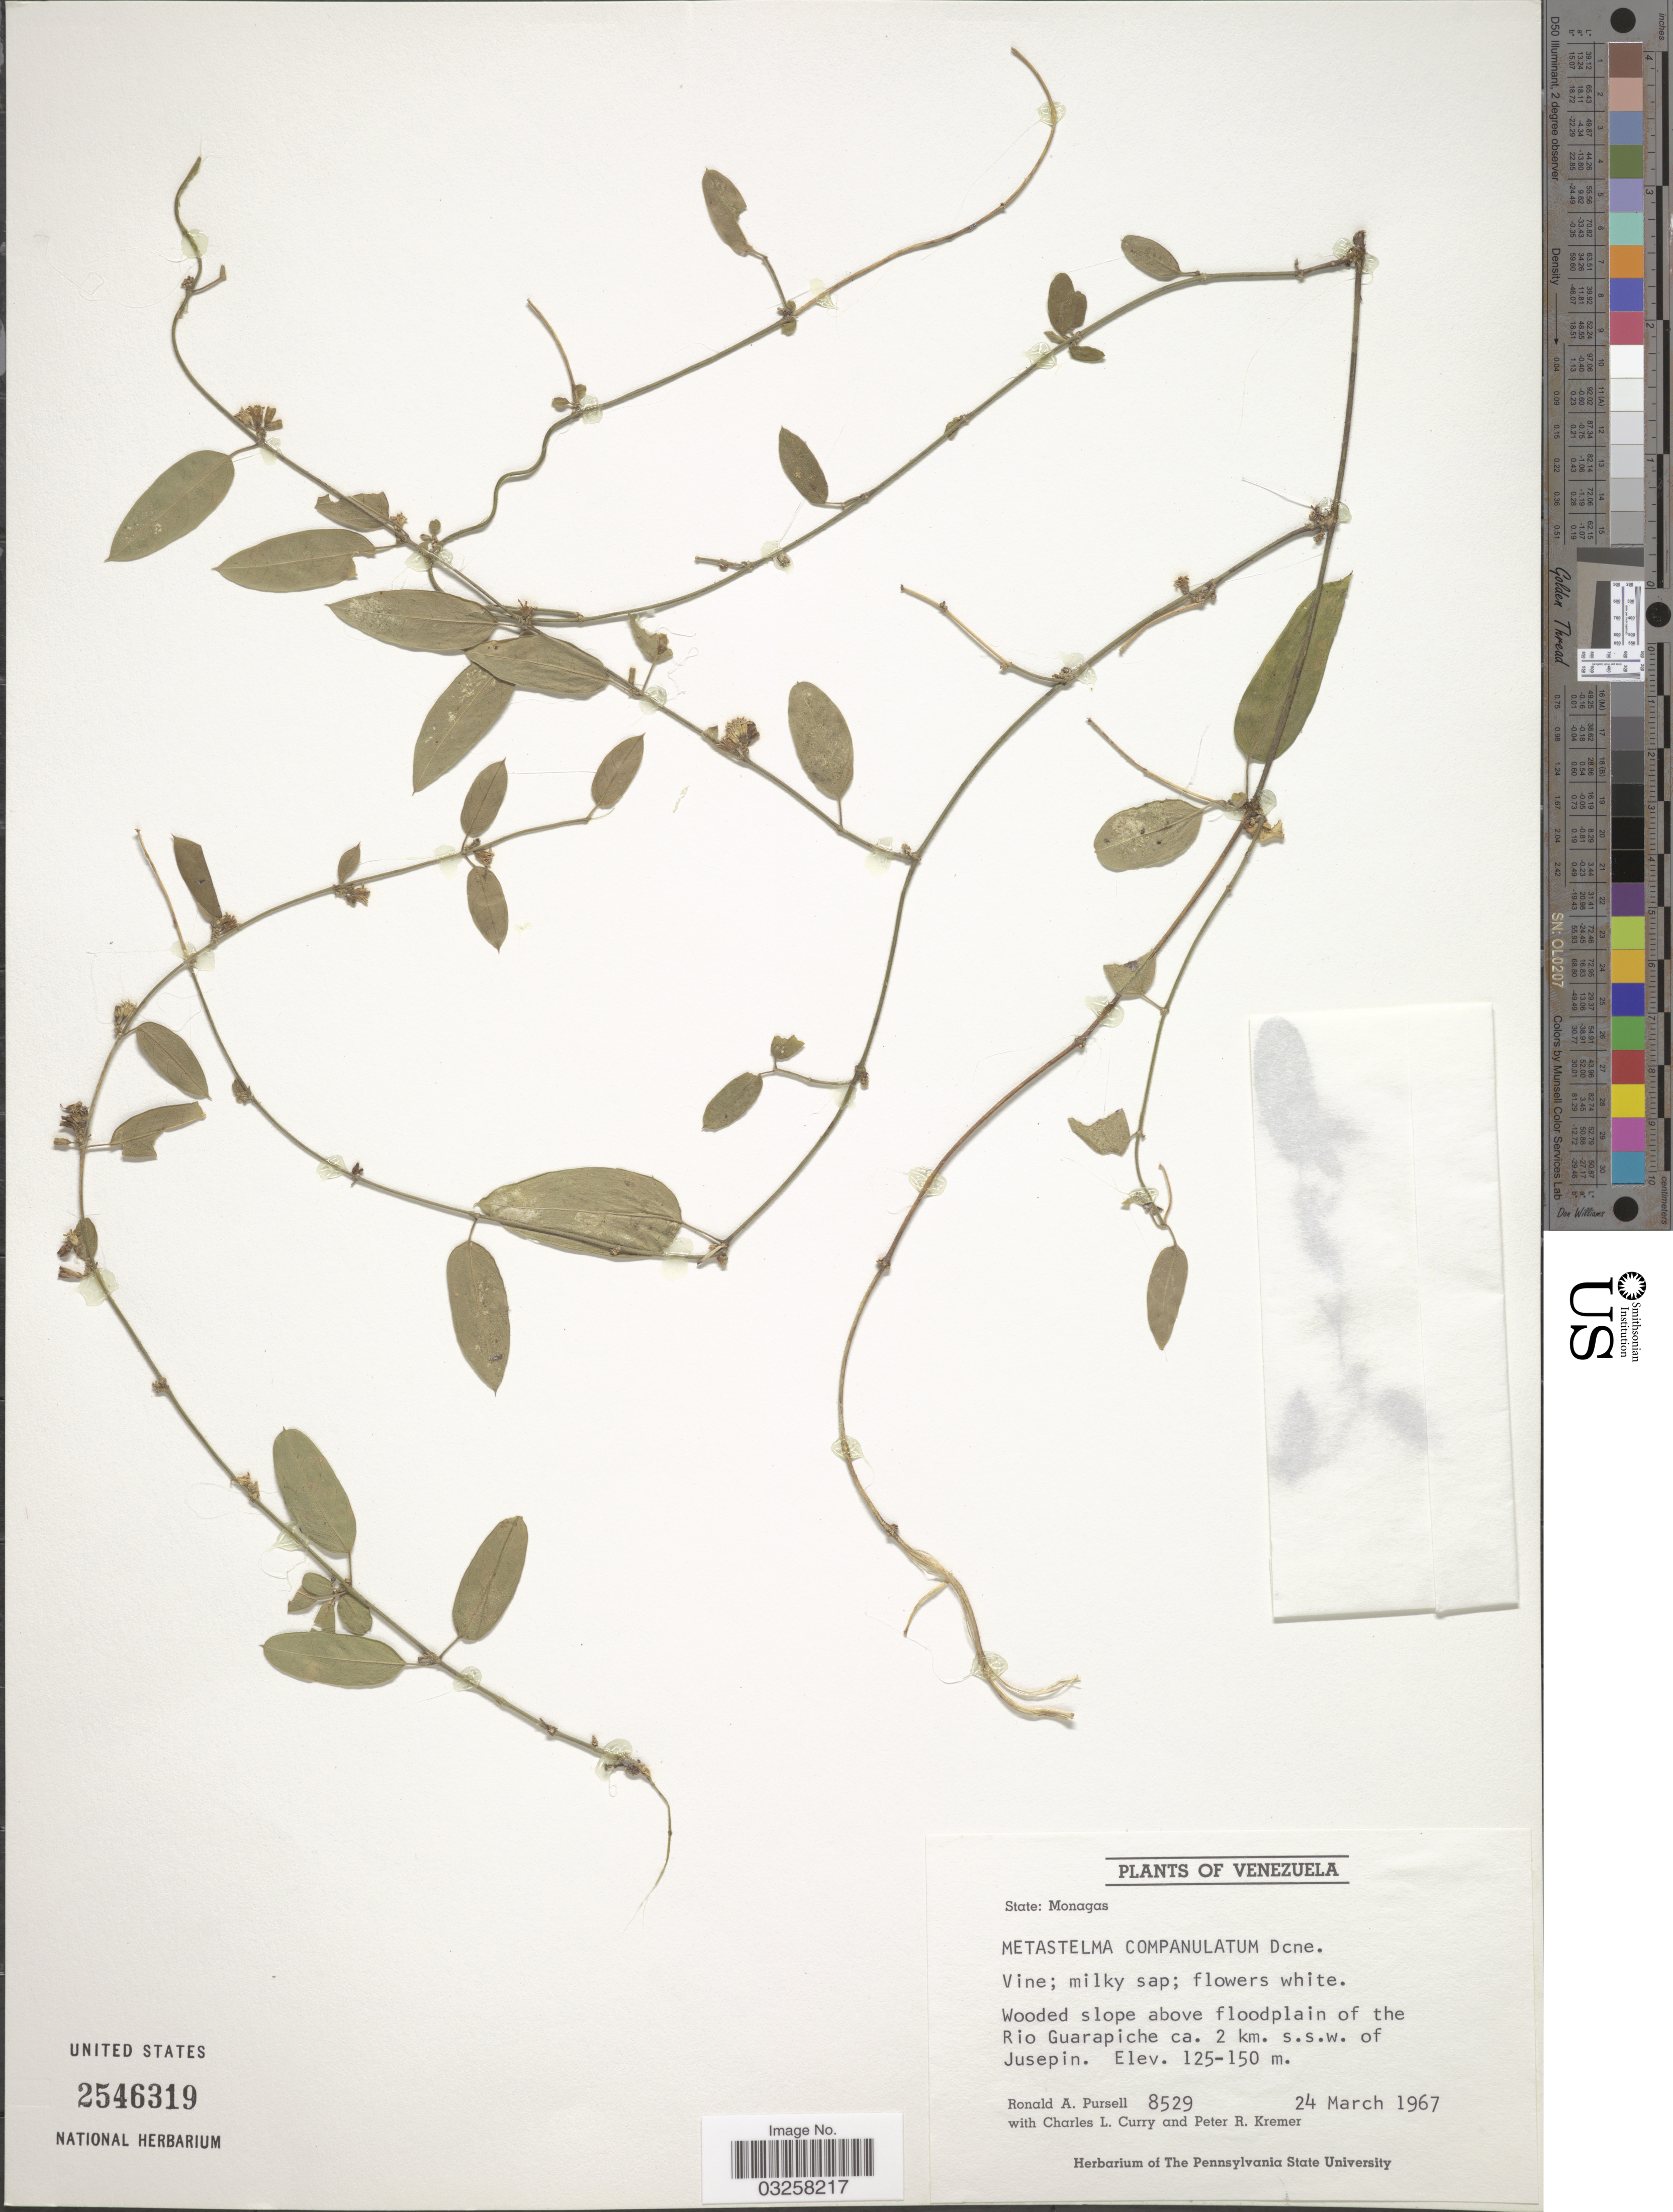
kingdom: Plantae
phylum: Tracheophyta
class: Magnoliopsida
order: Gentianales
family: Apocynaceae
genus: Metastelma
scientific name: Metastelma campanulatum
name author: Decne. in DC.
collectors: R. A. Pursell, C. L. Curry & P. Kremer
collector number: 8529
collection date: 1967-03-24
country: Venezuela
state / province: Monagas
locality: Wooded slope above floodplain of the Rio Guarapiche ca. 2 km. s.s.w. of Jusepin.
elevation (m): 125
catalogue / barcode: US 2546319